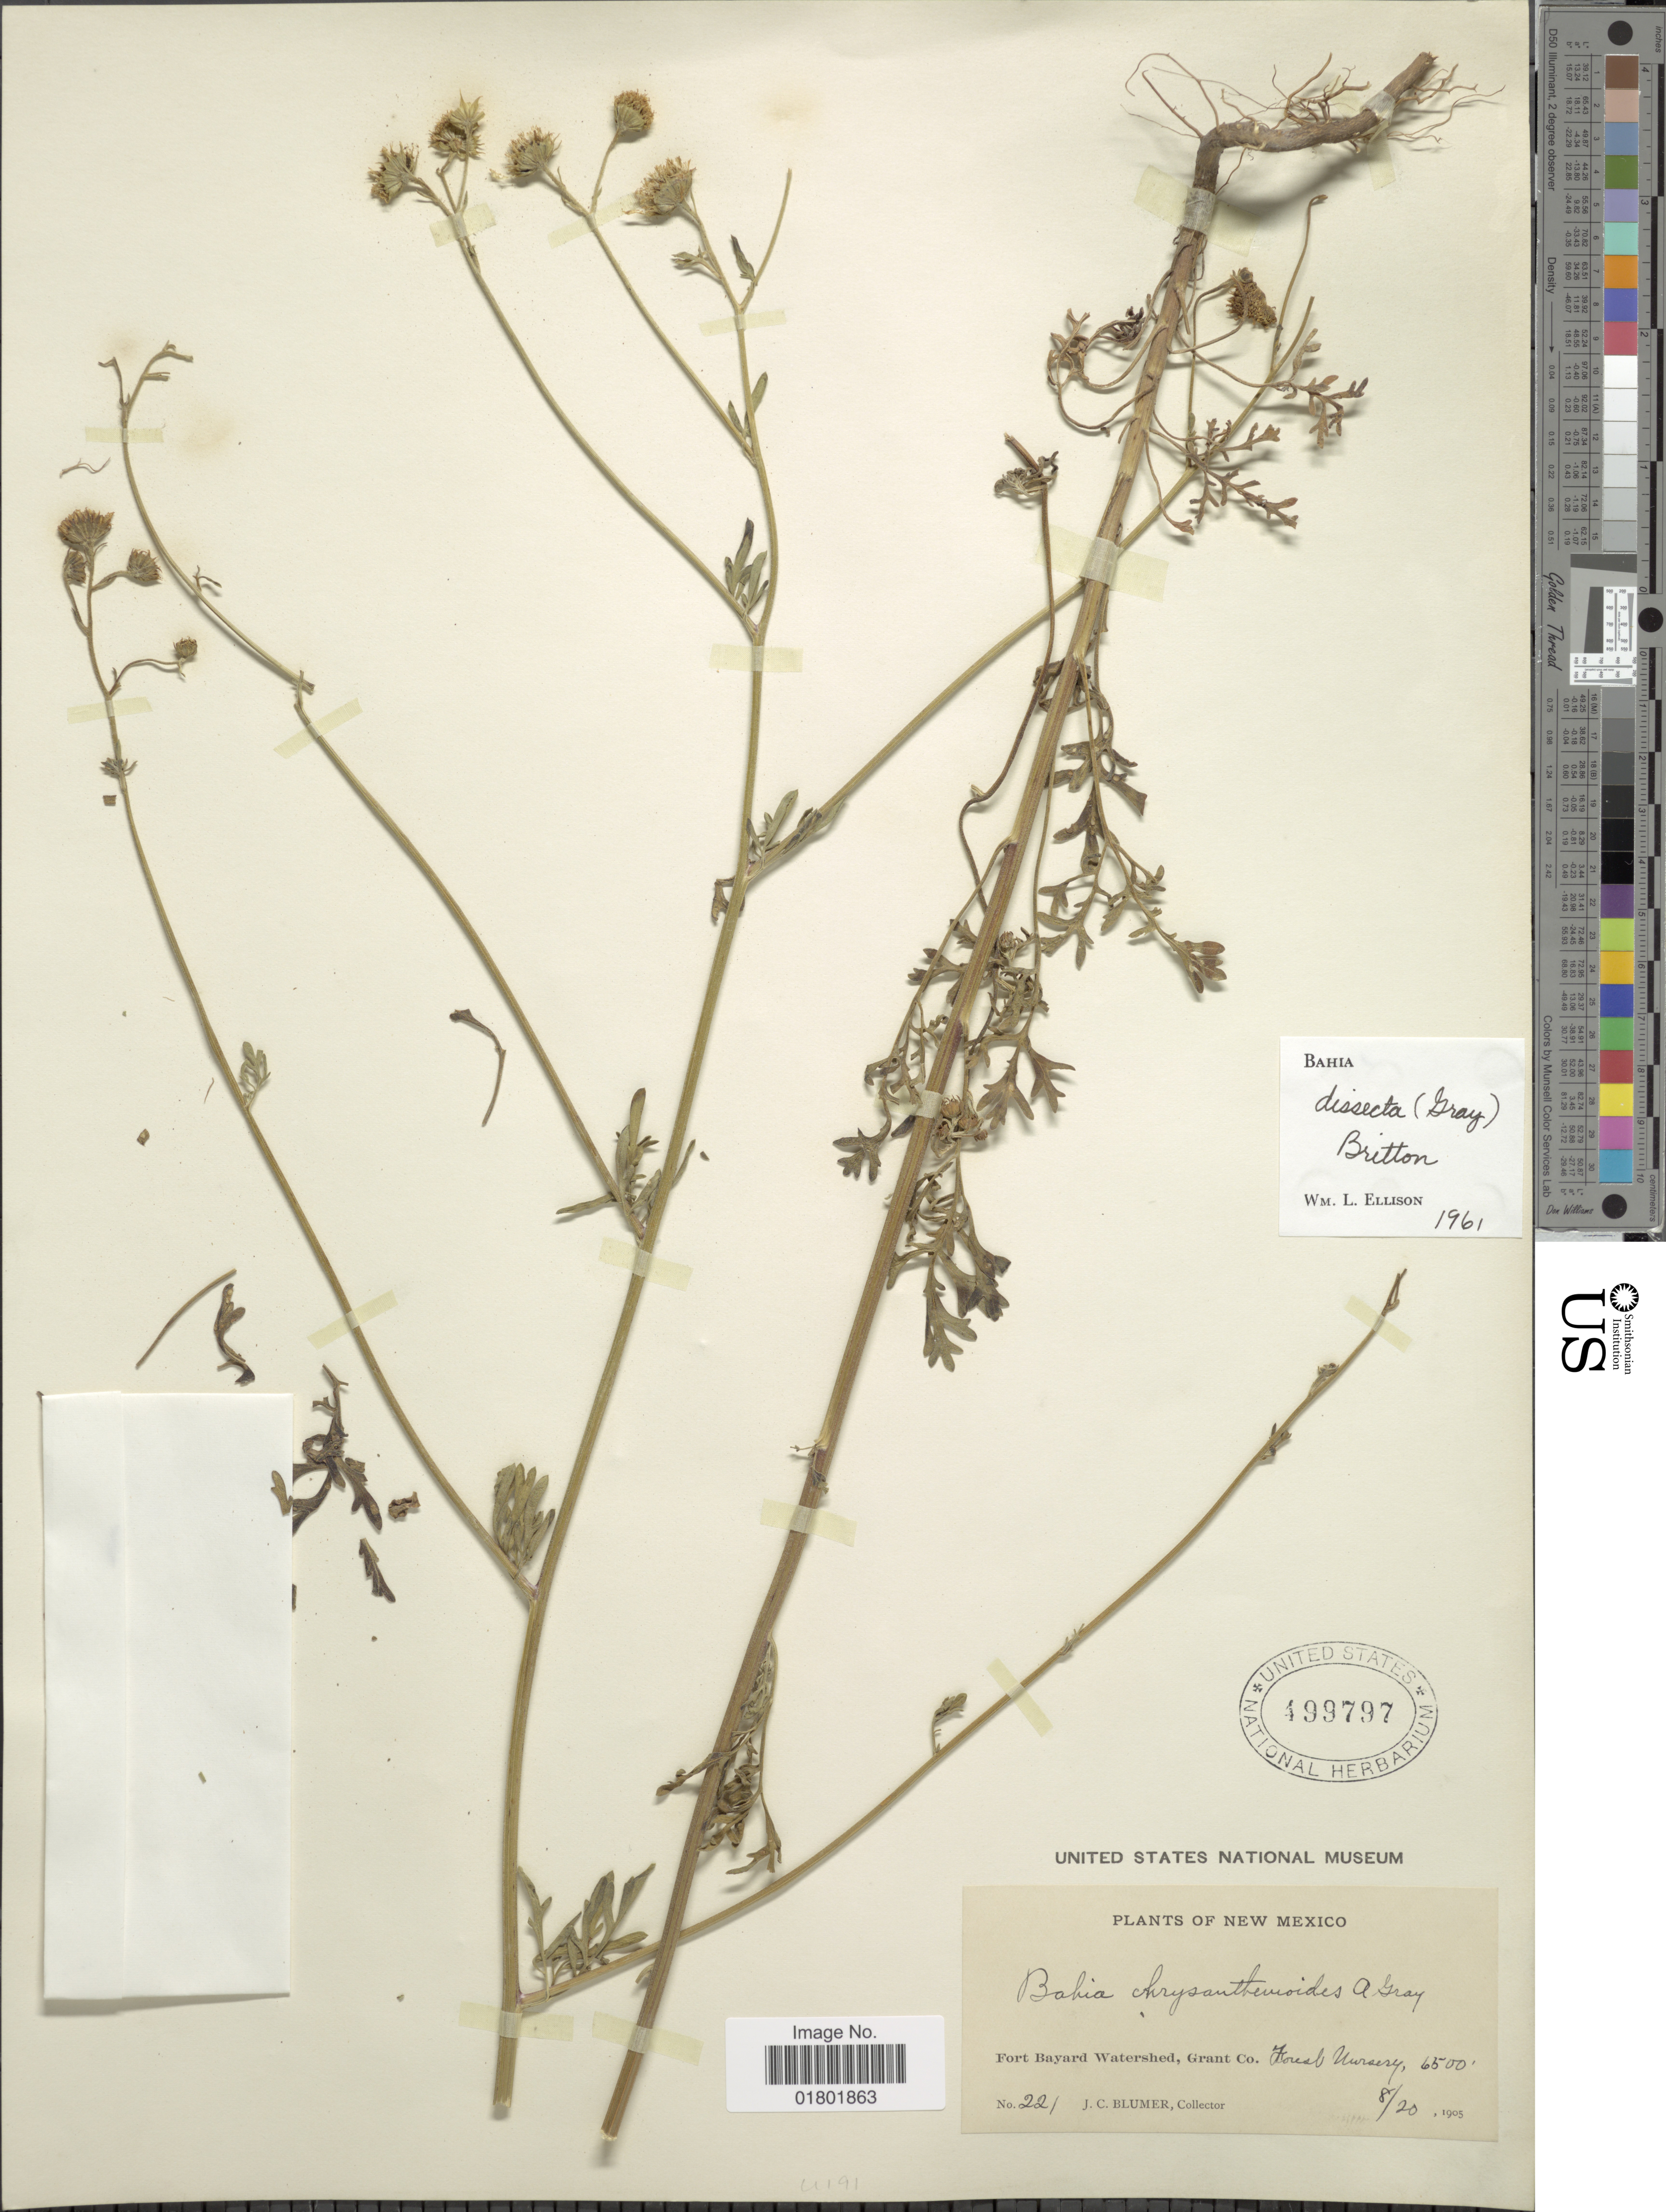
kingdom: Plantae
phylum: Tracheophyta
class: Magnoliopsida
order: Asterales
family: Asteraceae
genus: Bahia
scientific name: Bahia dissecta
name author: (A. Gray) Britton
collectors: J. C. Blumer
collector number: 221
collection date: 1905-08-20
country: United States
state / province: New Mexico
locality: Fort Bayard Watershed, Grant Co.Forest Nursery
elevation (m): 1981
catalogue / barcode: US 499797